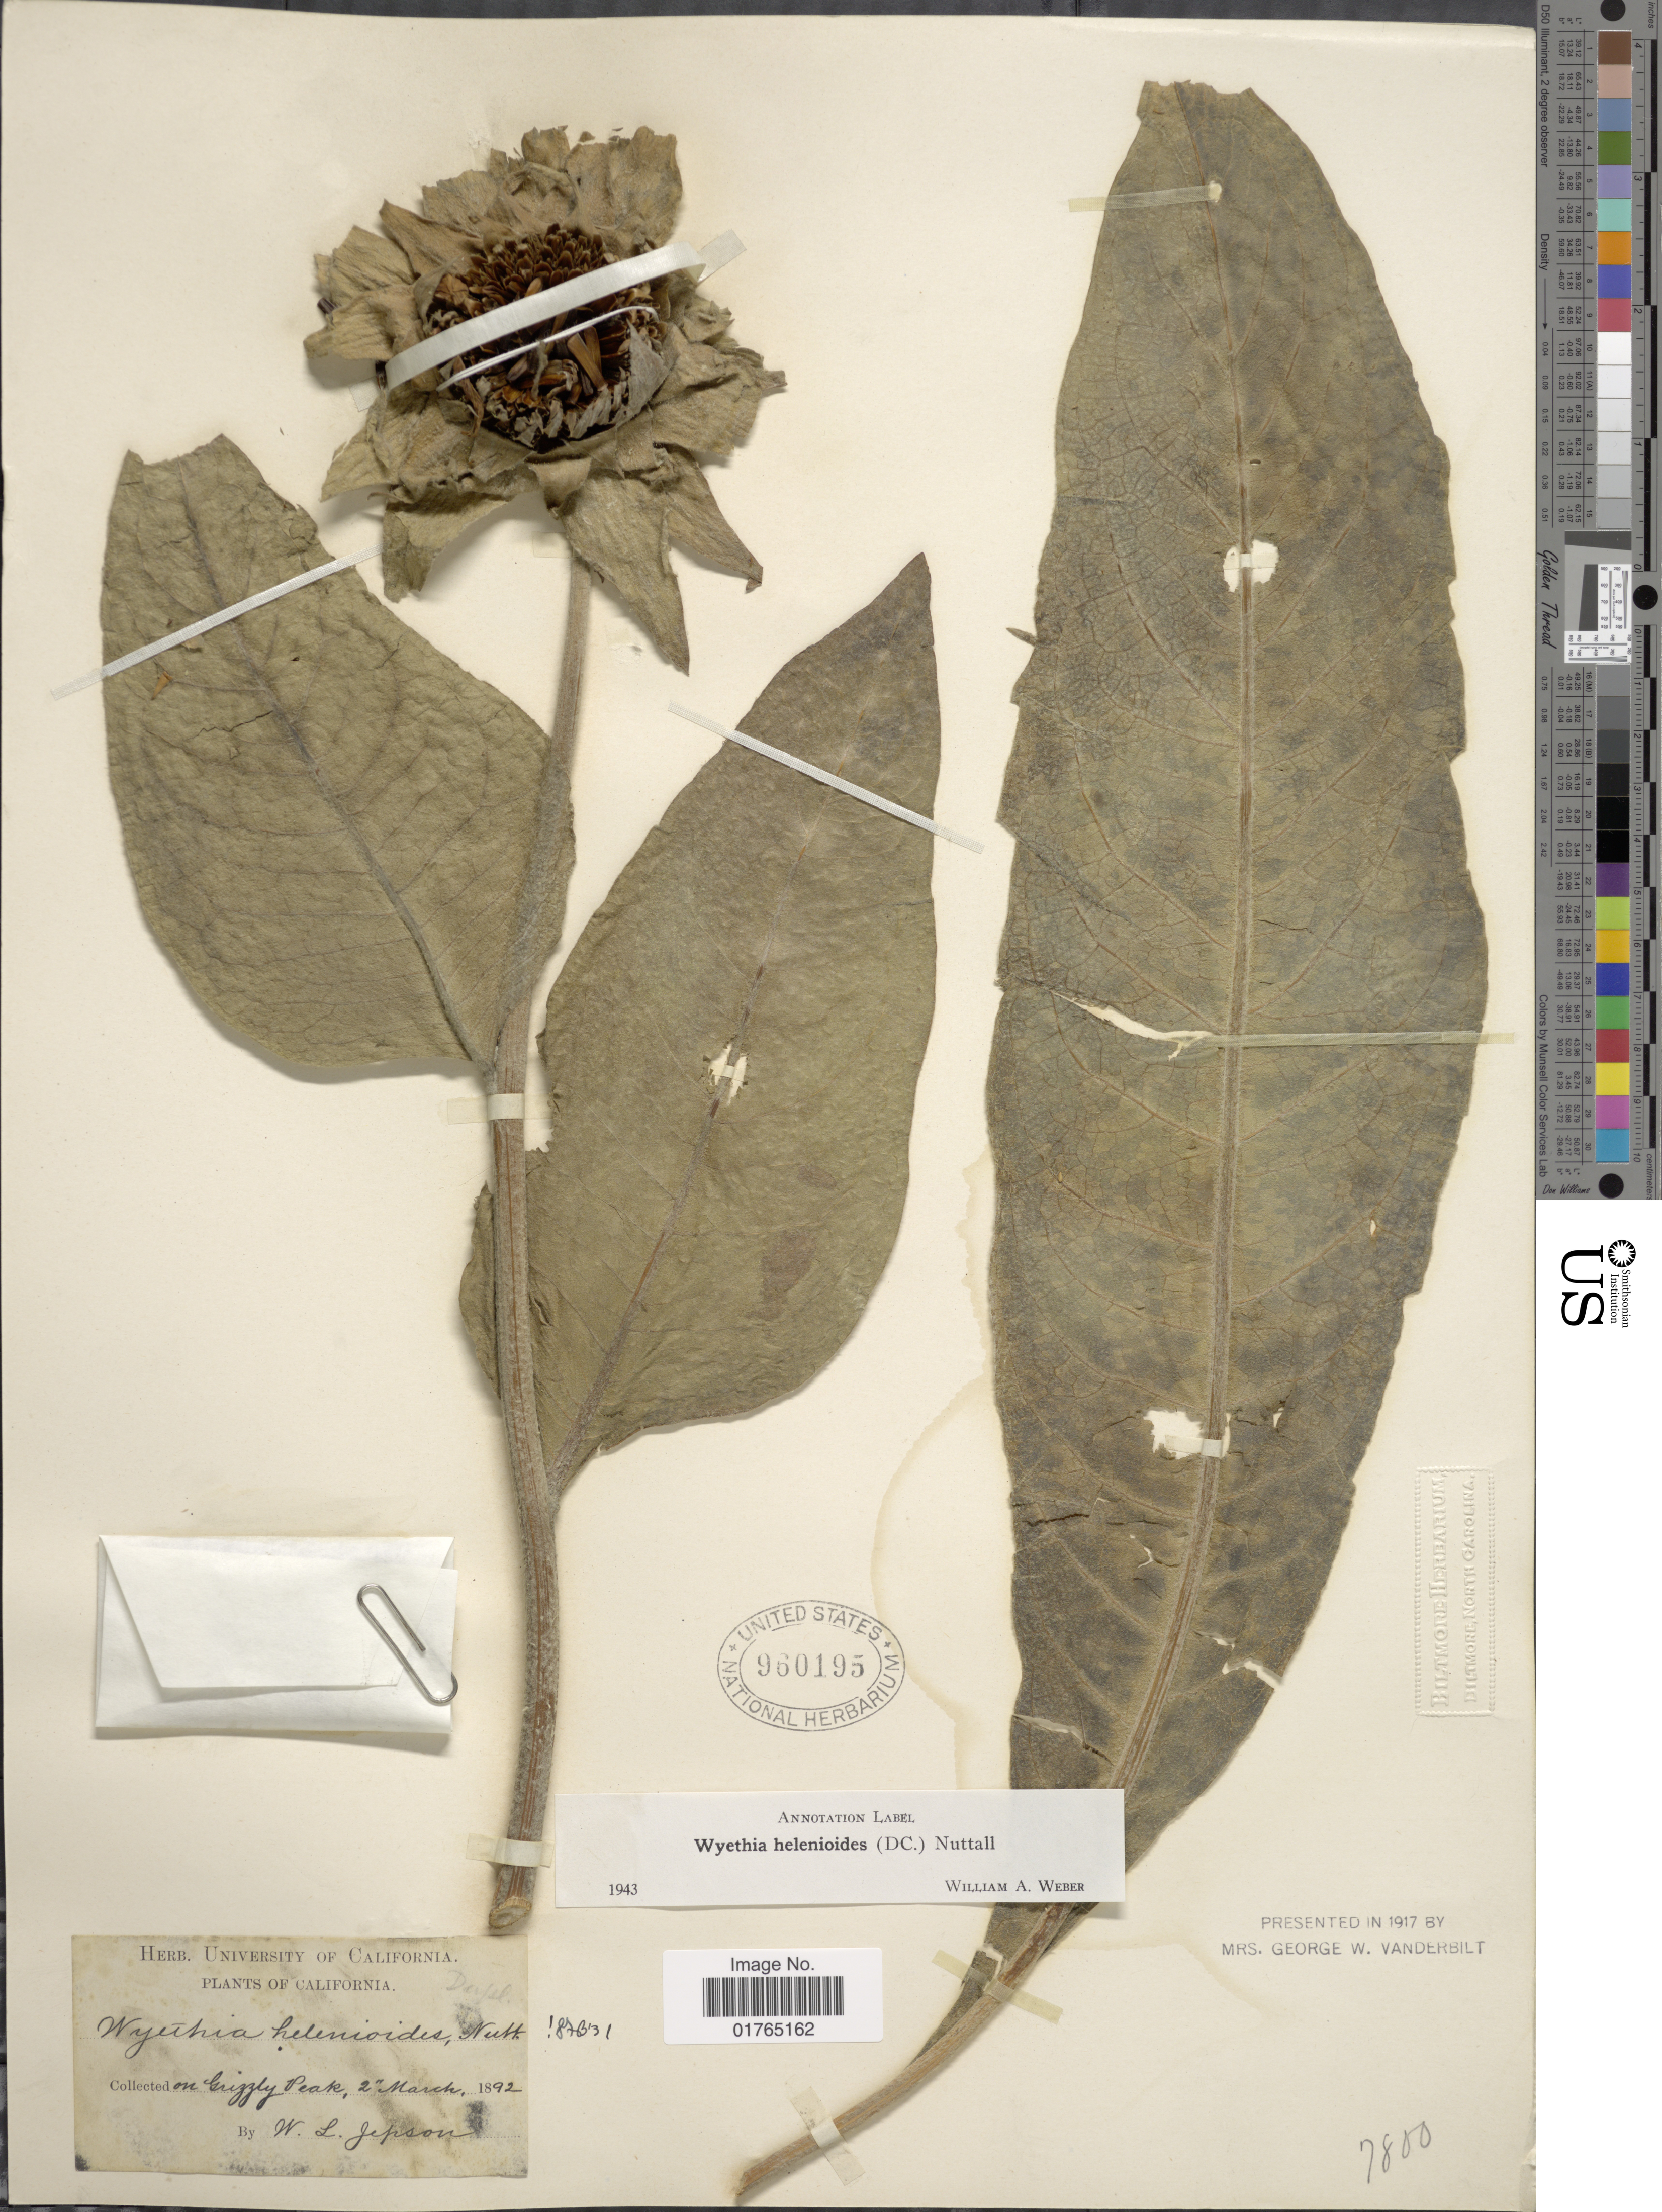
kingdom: Plantae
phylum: Tracheophyta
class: Magnoliopsida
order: Asterales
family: Asteraceae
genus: Wyethia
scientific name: Wyethia helenioides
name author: (DC.) Nutt.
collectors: W. L. Jepson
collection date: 1892-03-02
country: United States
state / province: California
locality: On Grizzly Peak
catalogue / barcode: US 960195